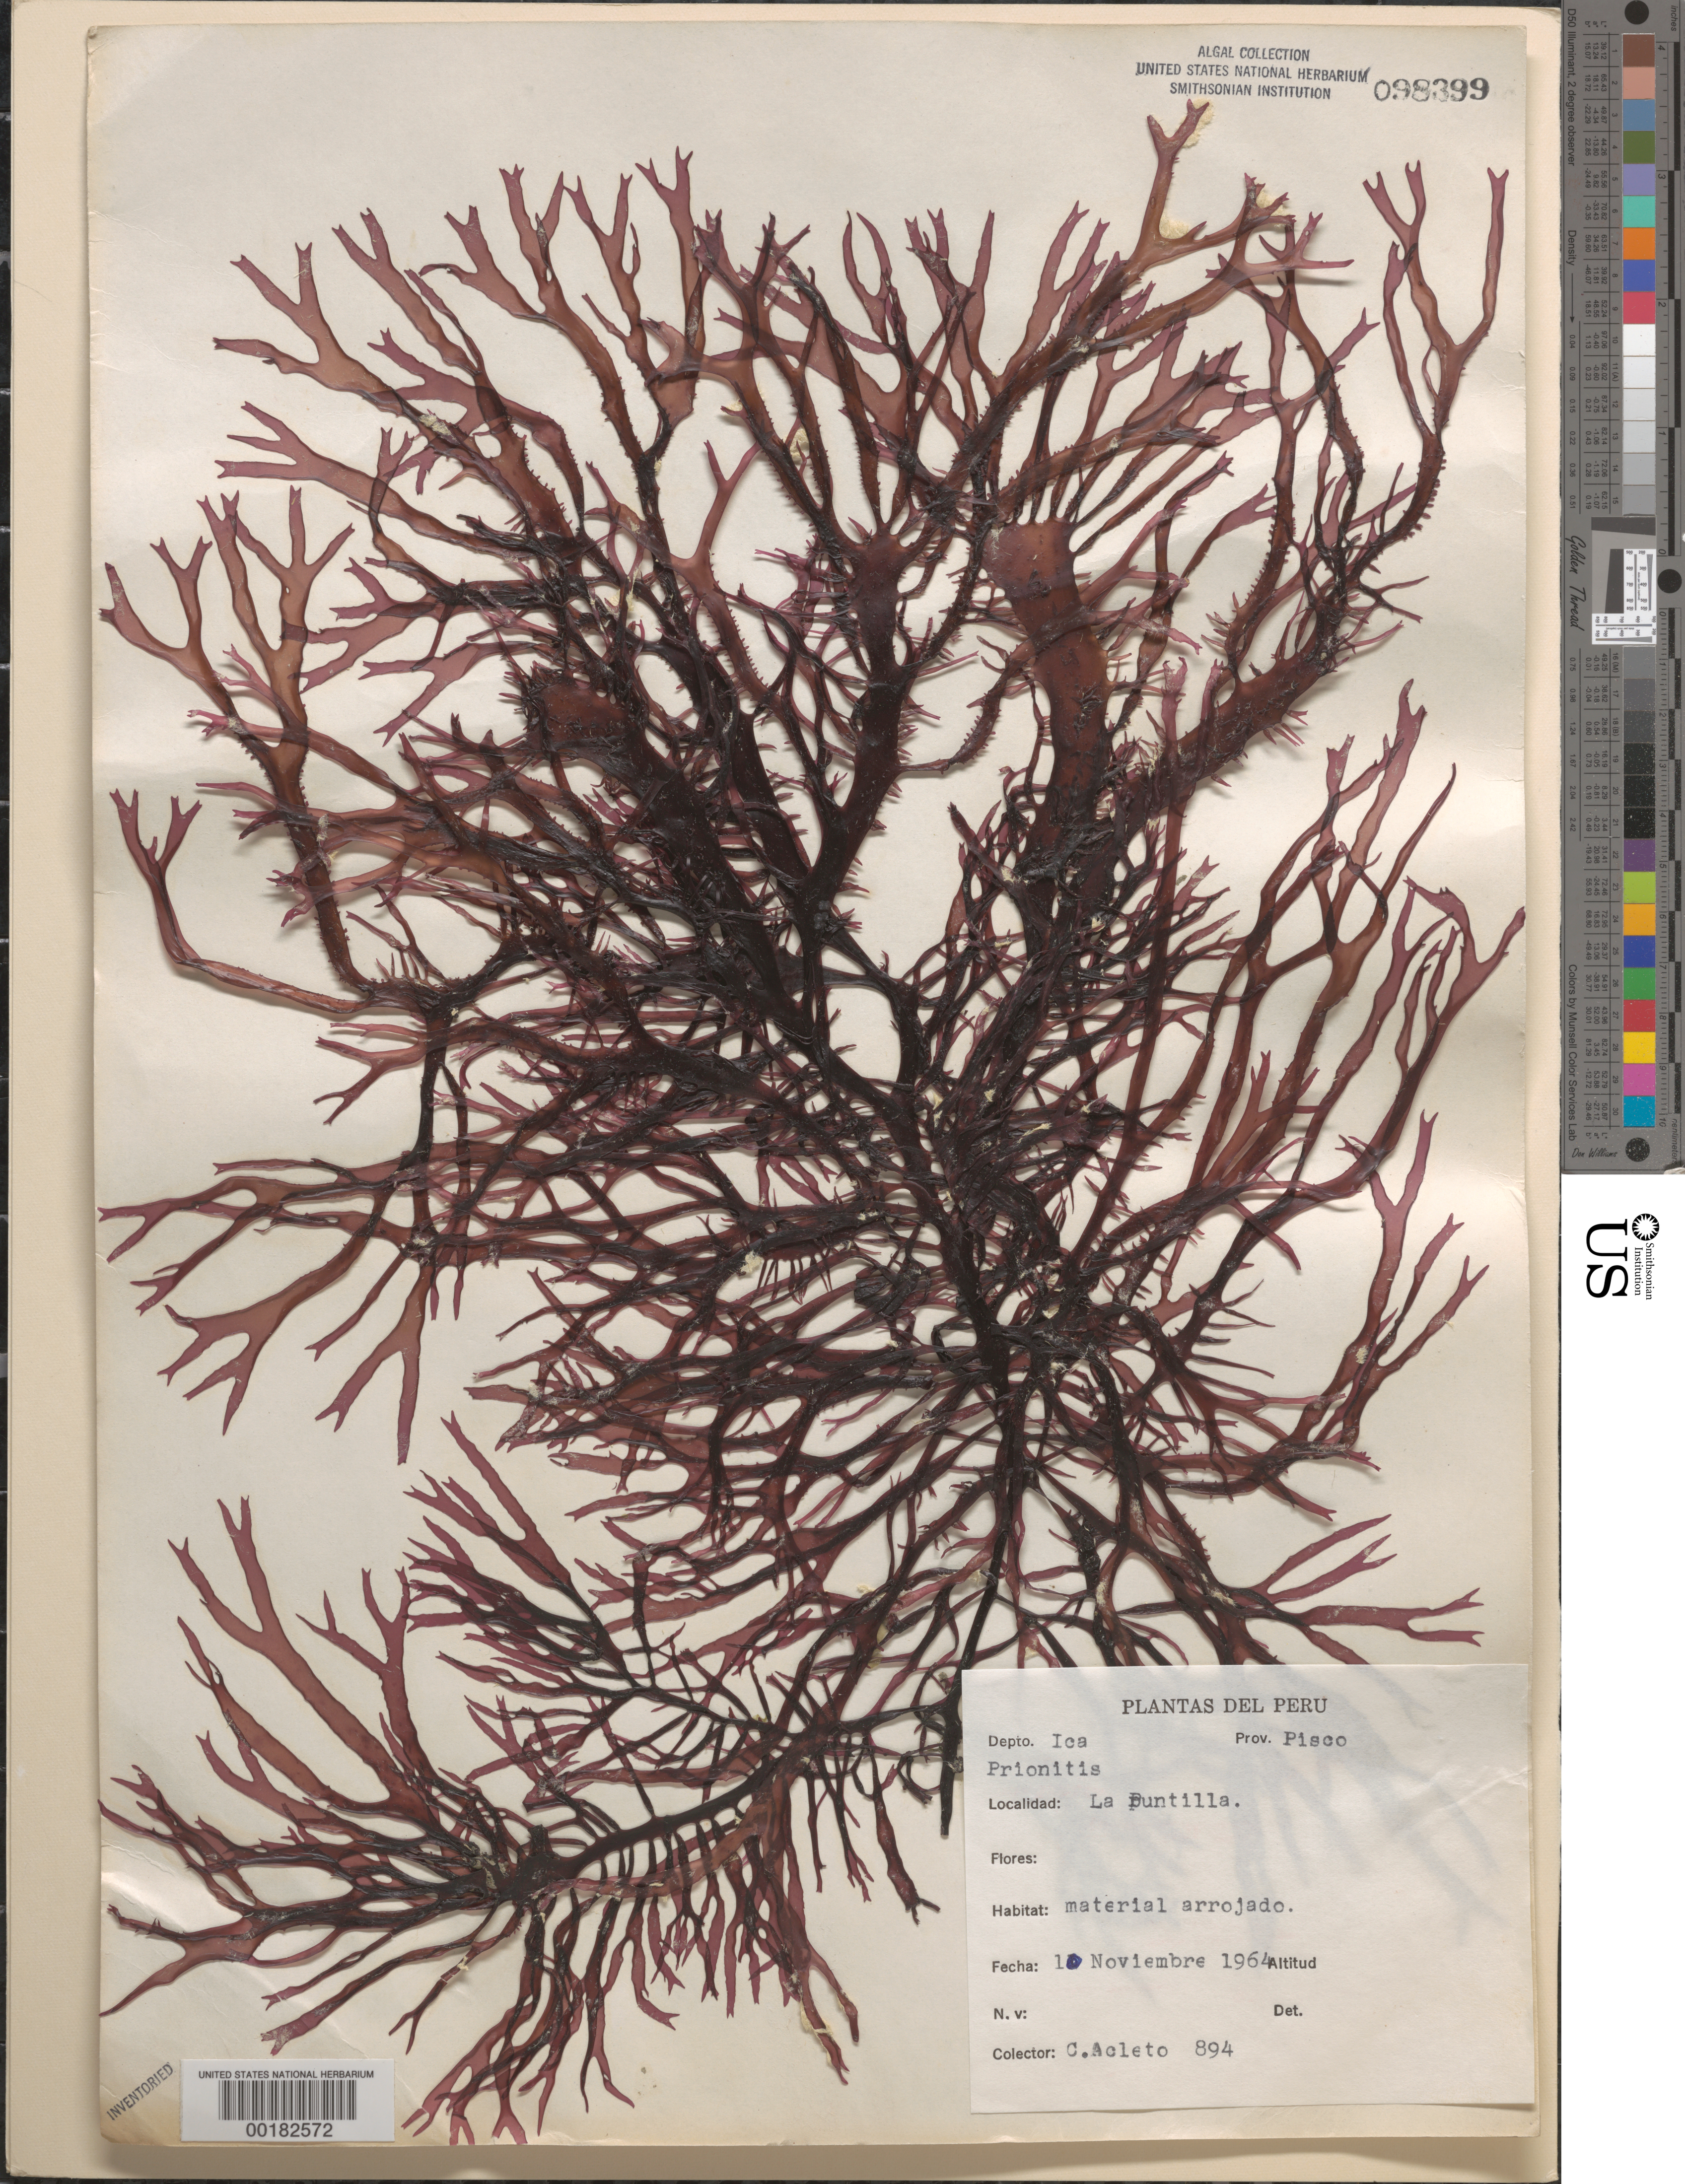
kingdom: Plantae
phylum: Rhodophyta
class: Florideophyceae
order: Cryptonemiales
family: Cryptonemiaceae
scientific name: Prionitis sp.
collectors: C. Acleto O.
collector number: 894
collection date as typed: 10 Nov 1964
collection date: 1964-11-10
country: Peru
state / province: Ica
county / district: Pisco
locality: La Puntilla, Pisco Province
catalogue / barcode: US 98399